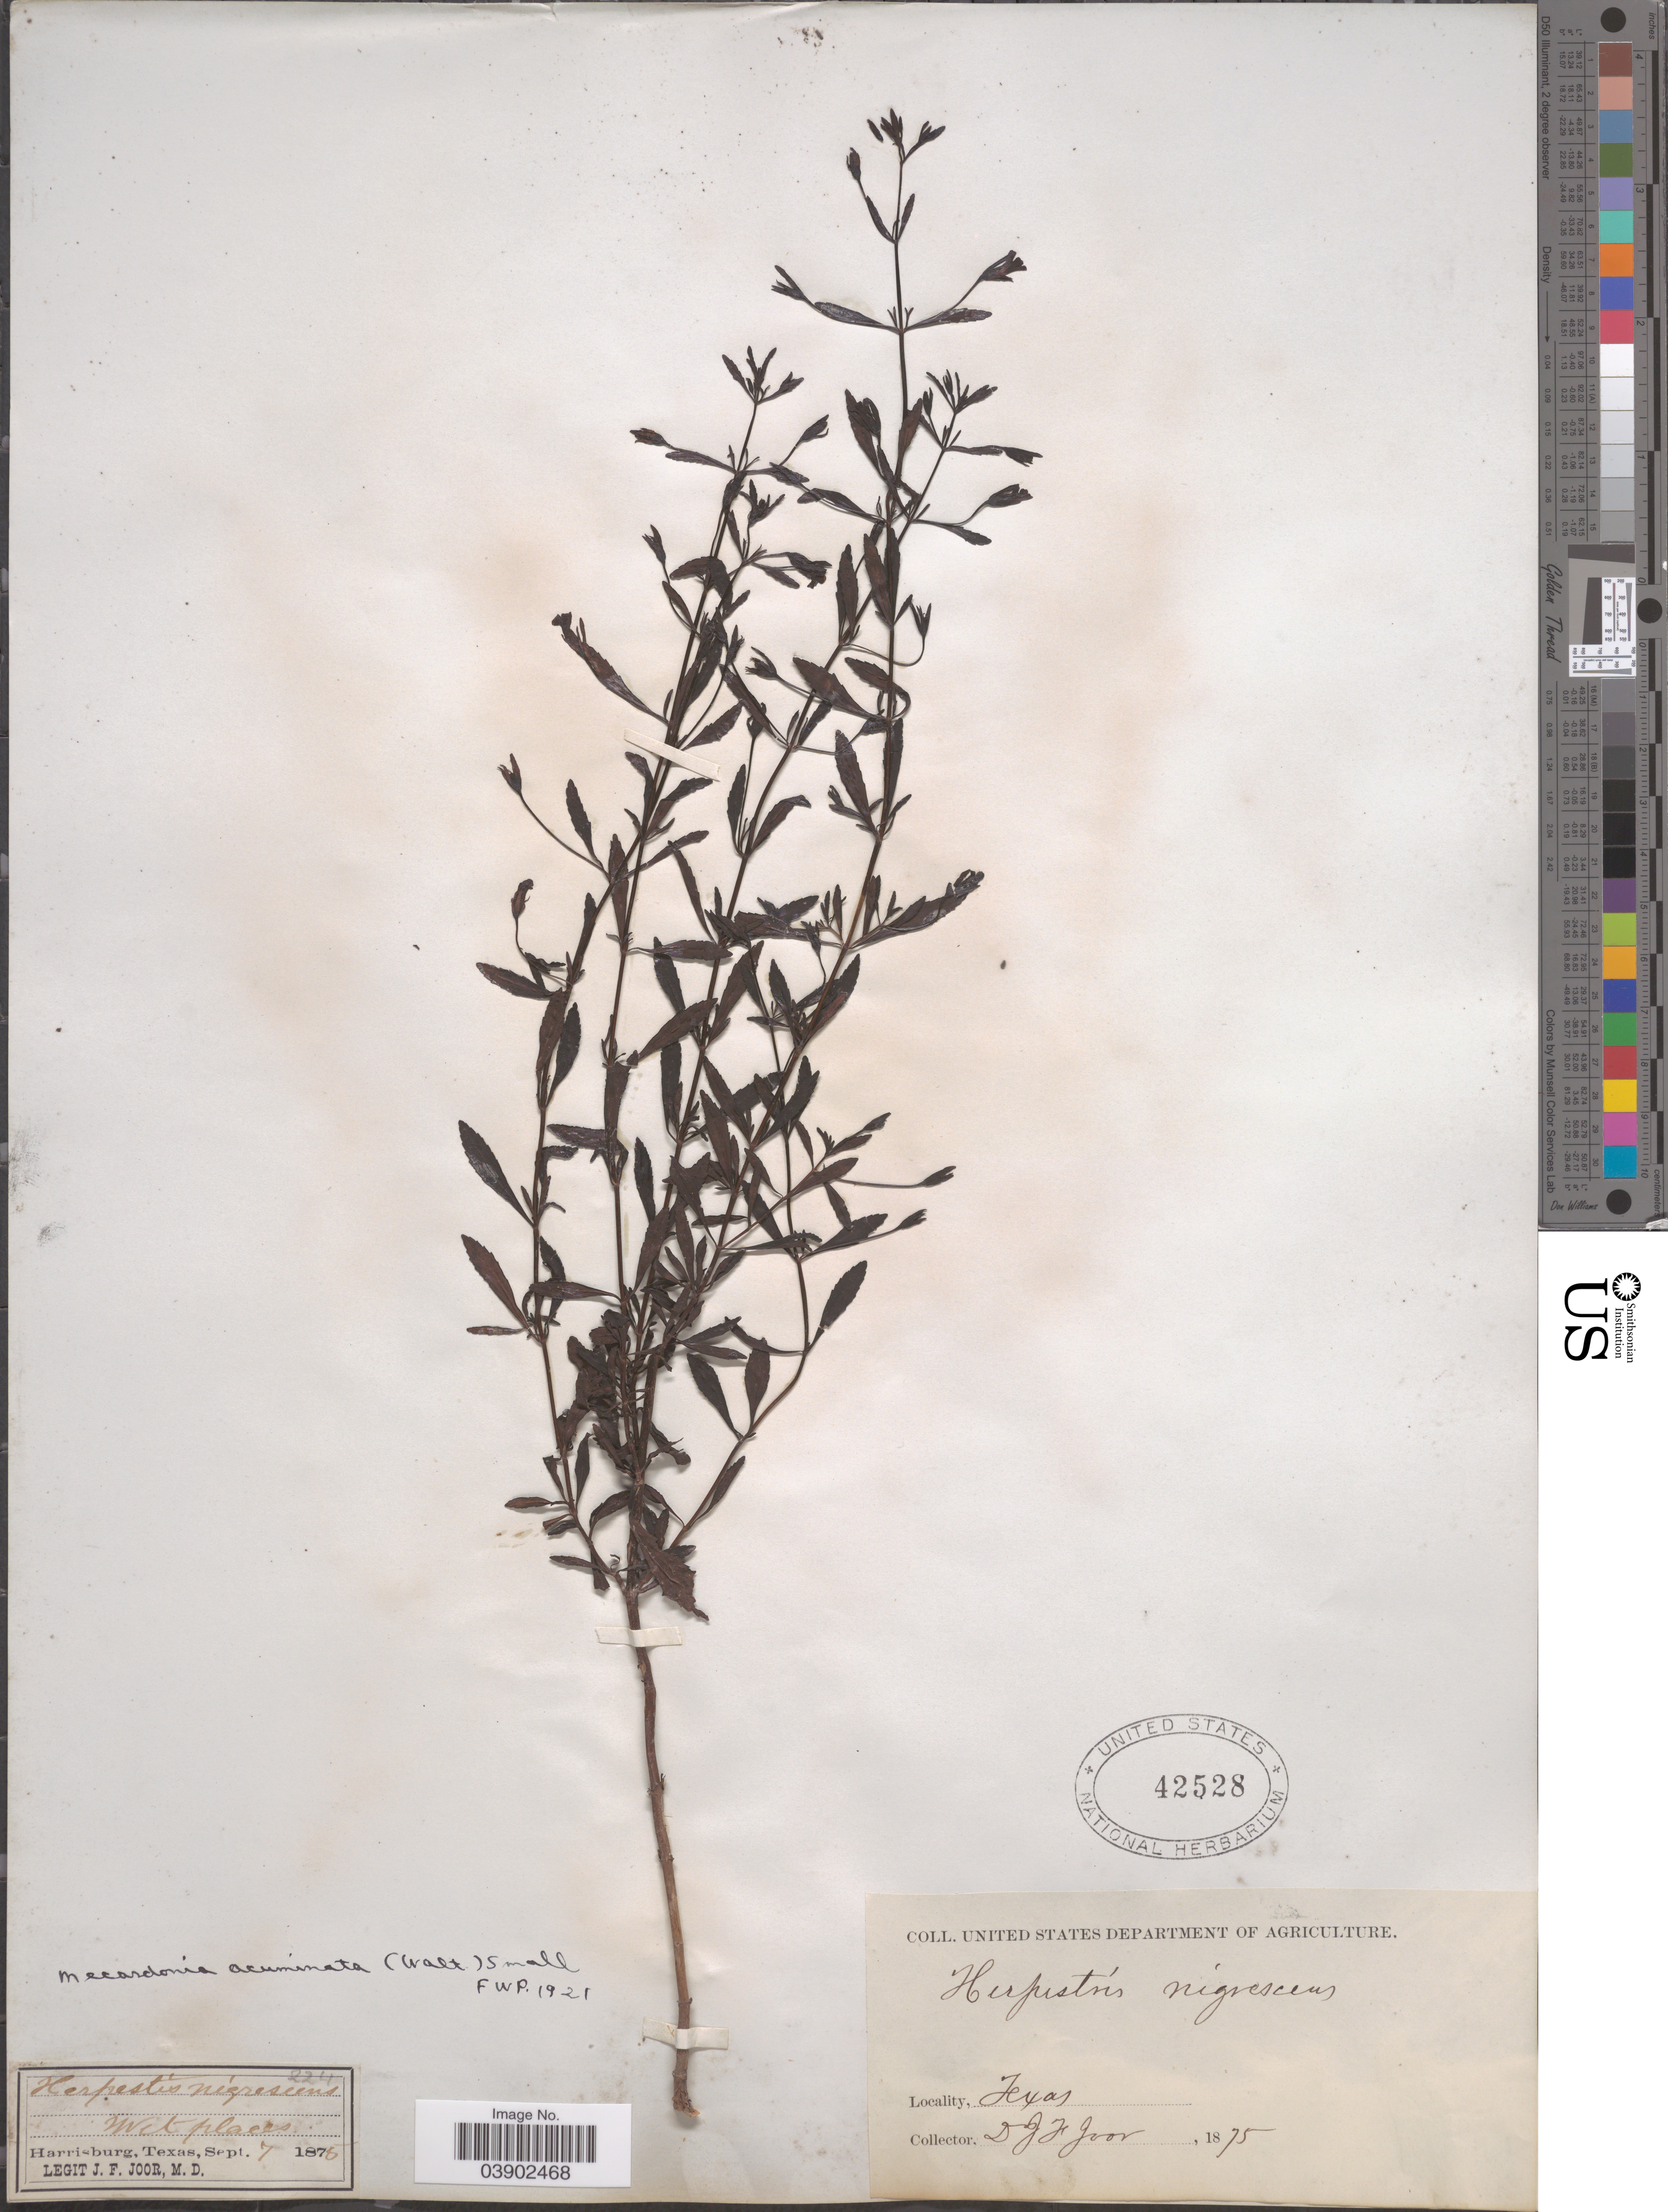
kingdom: Plantae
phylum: Tracheophyta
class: Magnoliopsida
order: Lamiales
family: Plantaginaceae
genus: Mecardonia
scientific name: Mecardonia acuminata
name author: (Walter) Small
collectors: J. F. Joor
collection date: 1875-09-07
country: United States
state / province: Texas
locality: Harrisburg.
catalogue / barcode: US 42528